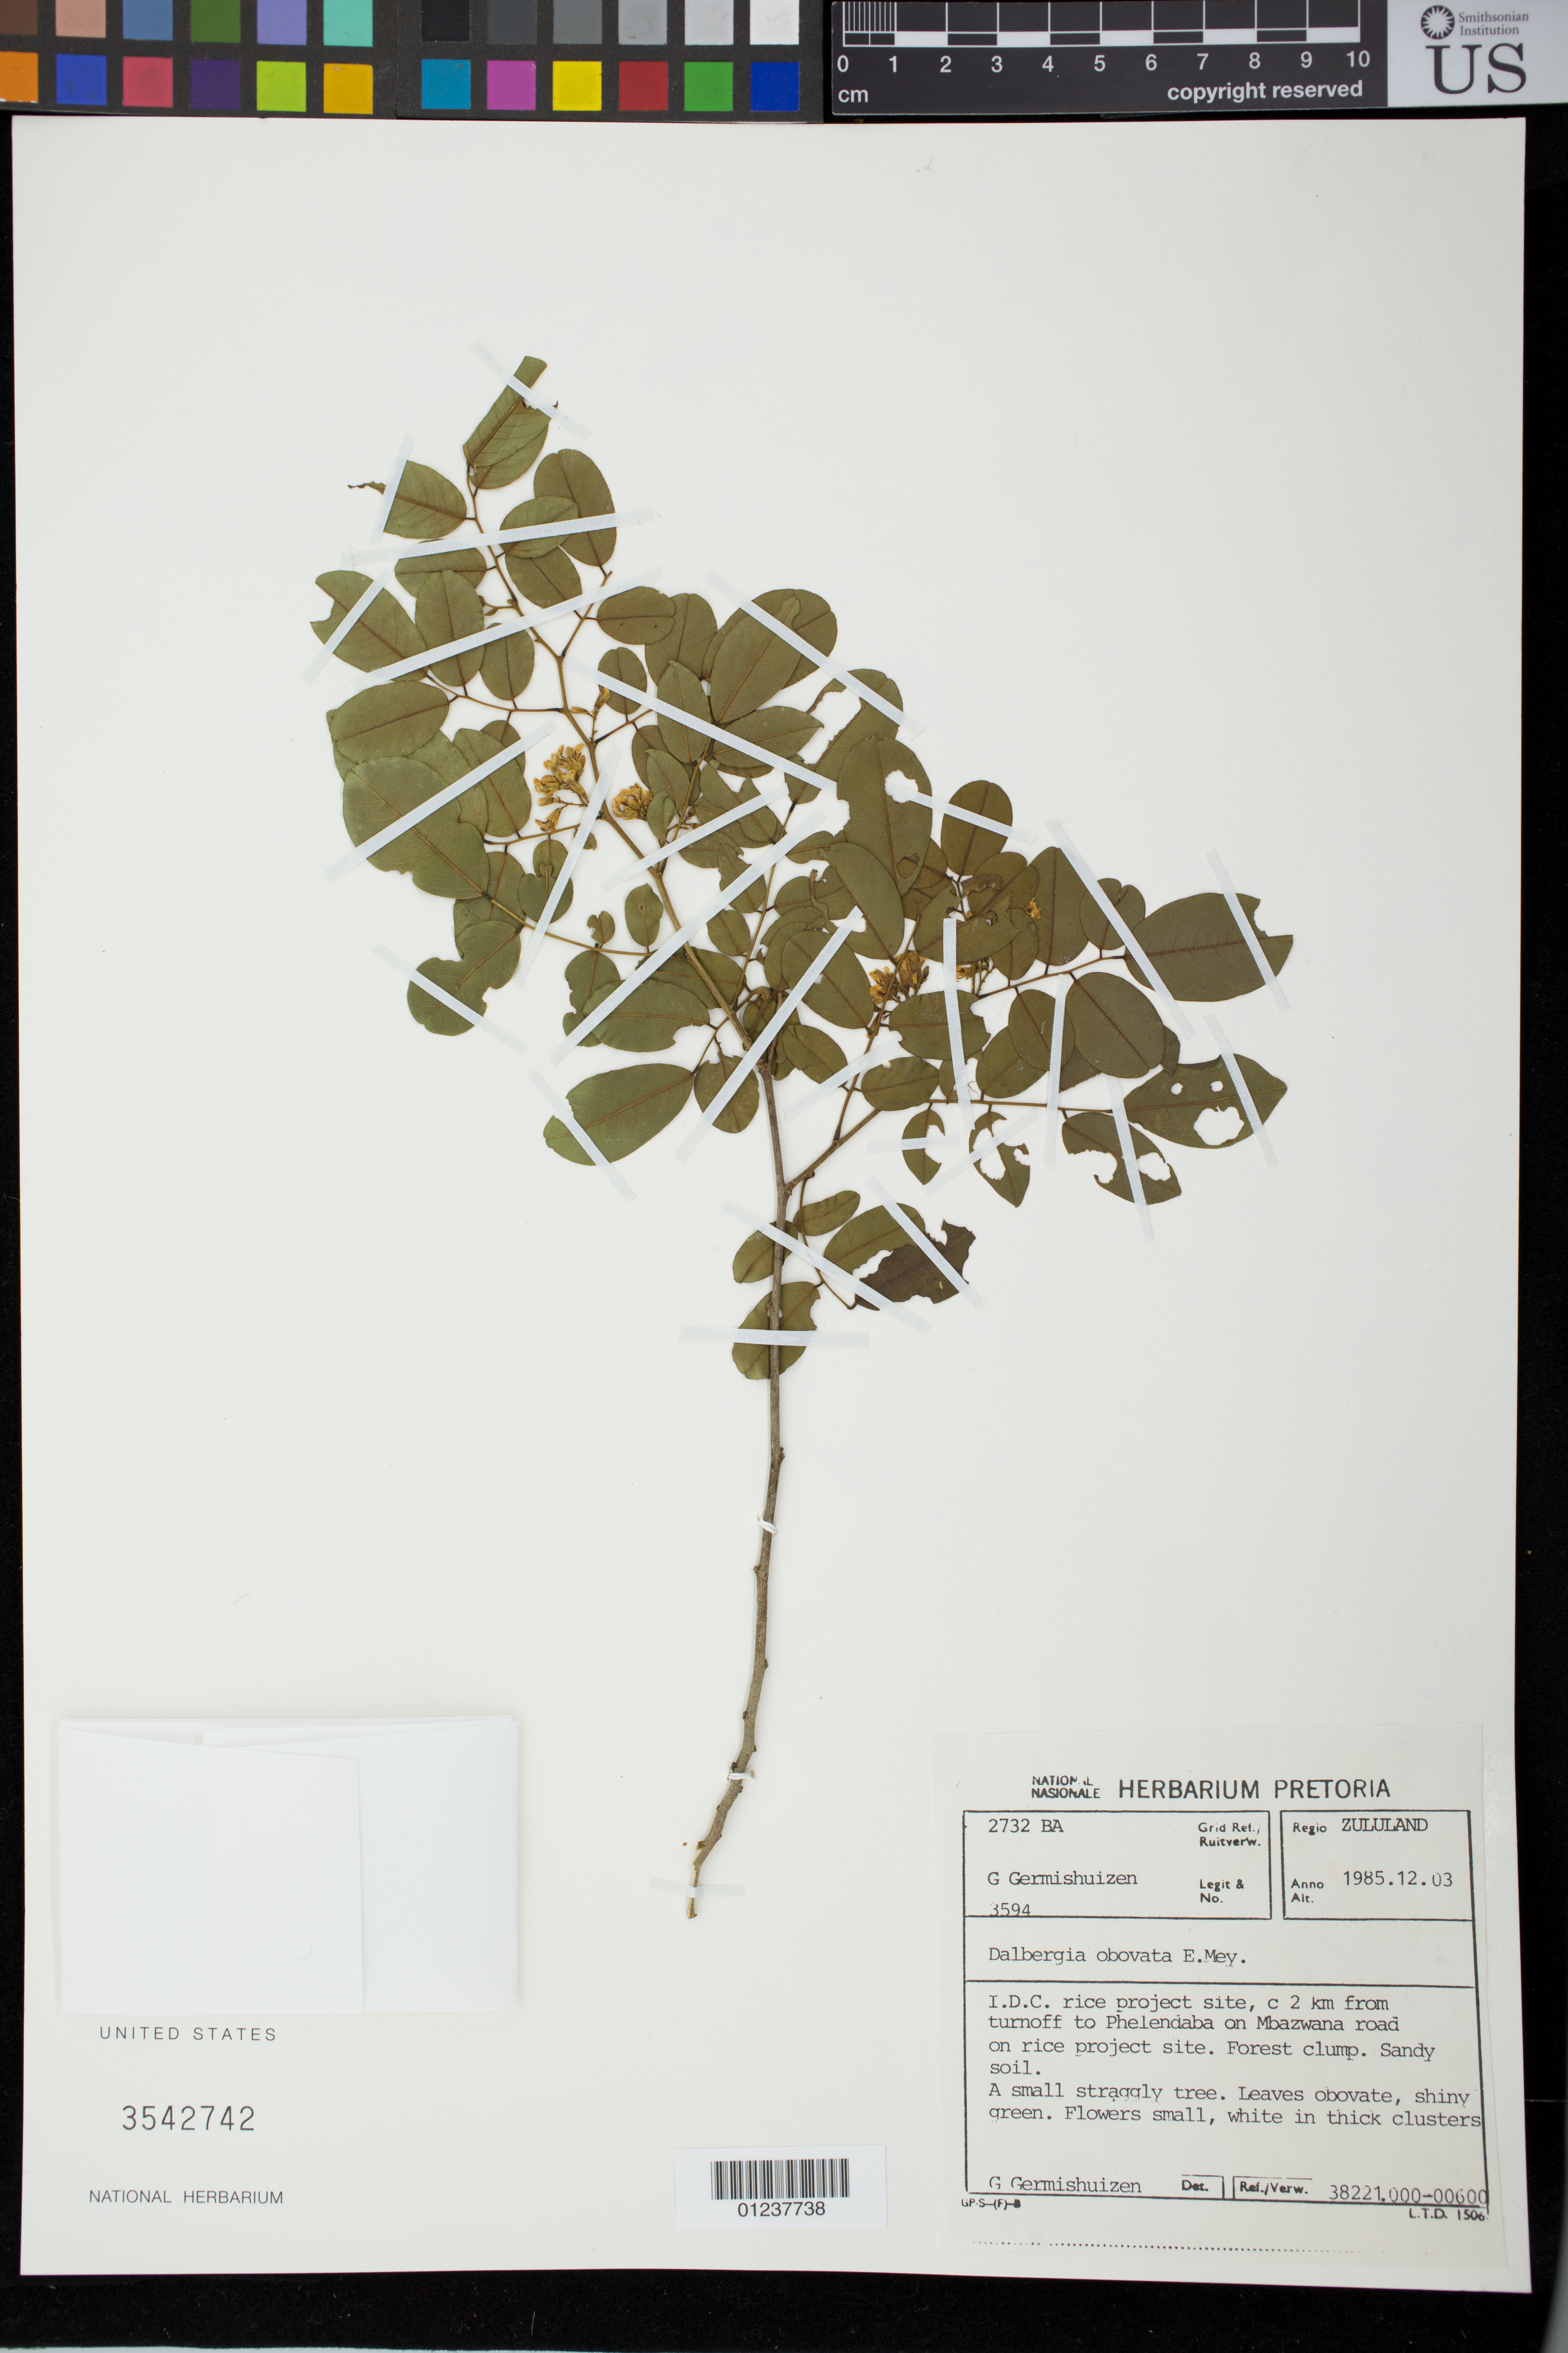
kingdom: Plantae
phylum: Tracheophyta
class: Magnoliopsida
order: Fabales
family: Fabaceae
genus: Dalbergia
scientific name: Dalbergia obovata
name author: E. Mey.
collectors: G. Germishuizen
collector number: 3594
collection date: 1985-12-03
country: South Africa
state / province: KwaZulu-Natal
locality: I.D.C. rice project site, c 2 km from turnoff to Phelendaba on Mbazwana road on rice project site. Zululand.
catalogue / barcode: US 3542742